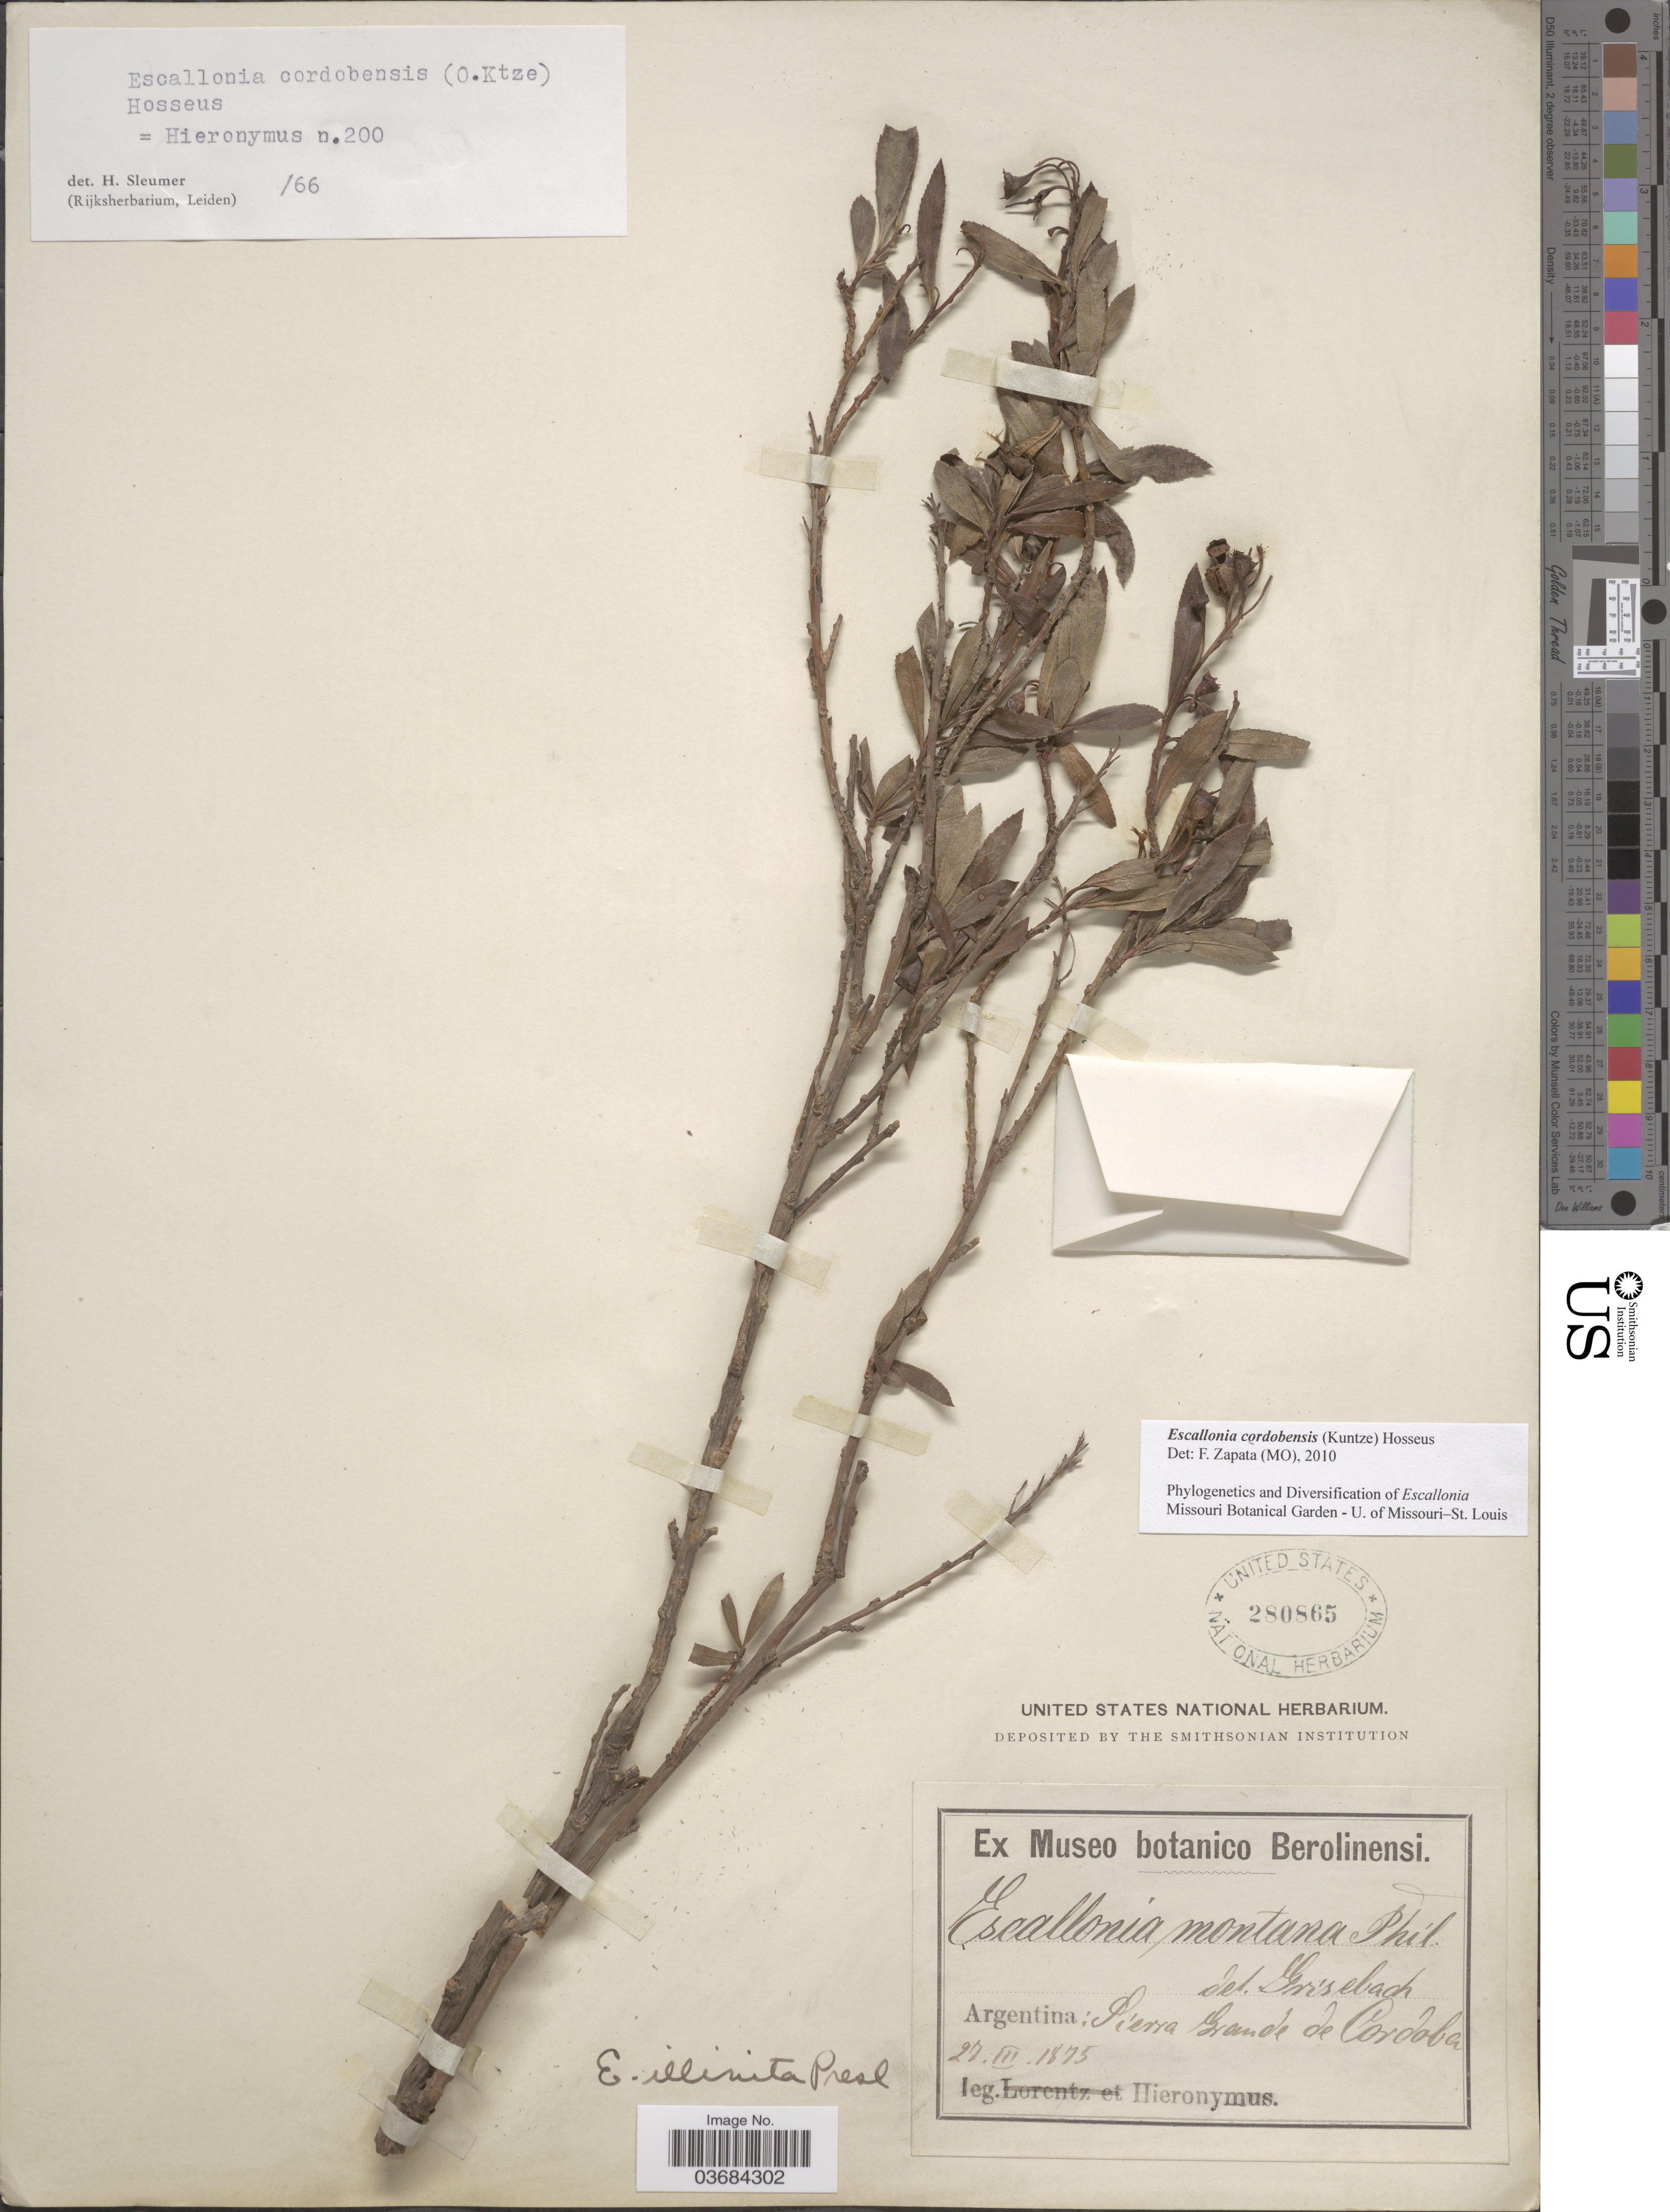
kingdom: Plantae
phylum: Tracheophyta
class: Magnoliopsida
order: Escalloniales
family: Escalloniaceae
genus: Escallonia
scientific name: Escallonia cordobensis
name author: (Kuntze) Hosseus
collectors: -. Hieronymus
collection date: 1875-03-27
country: Argentina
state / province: Cordoba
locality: Sierra Grande de Cordoba.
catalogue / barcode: US 280865